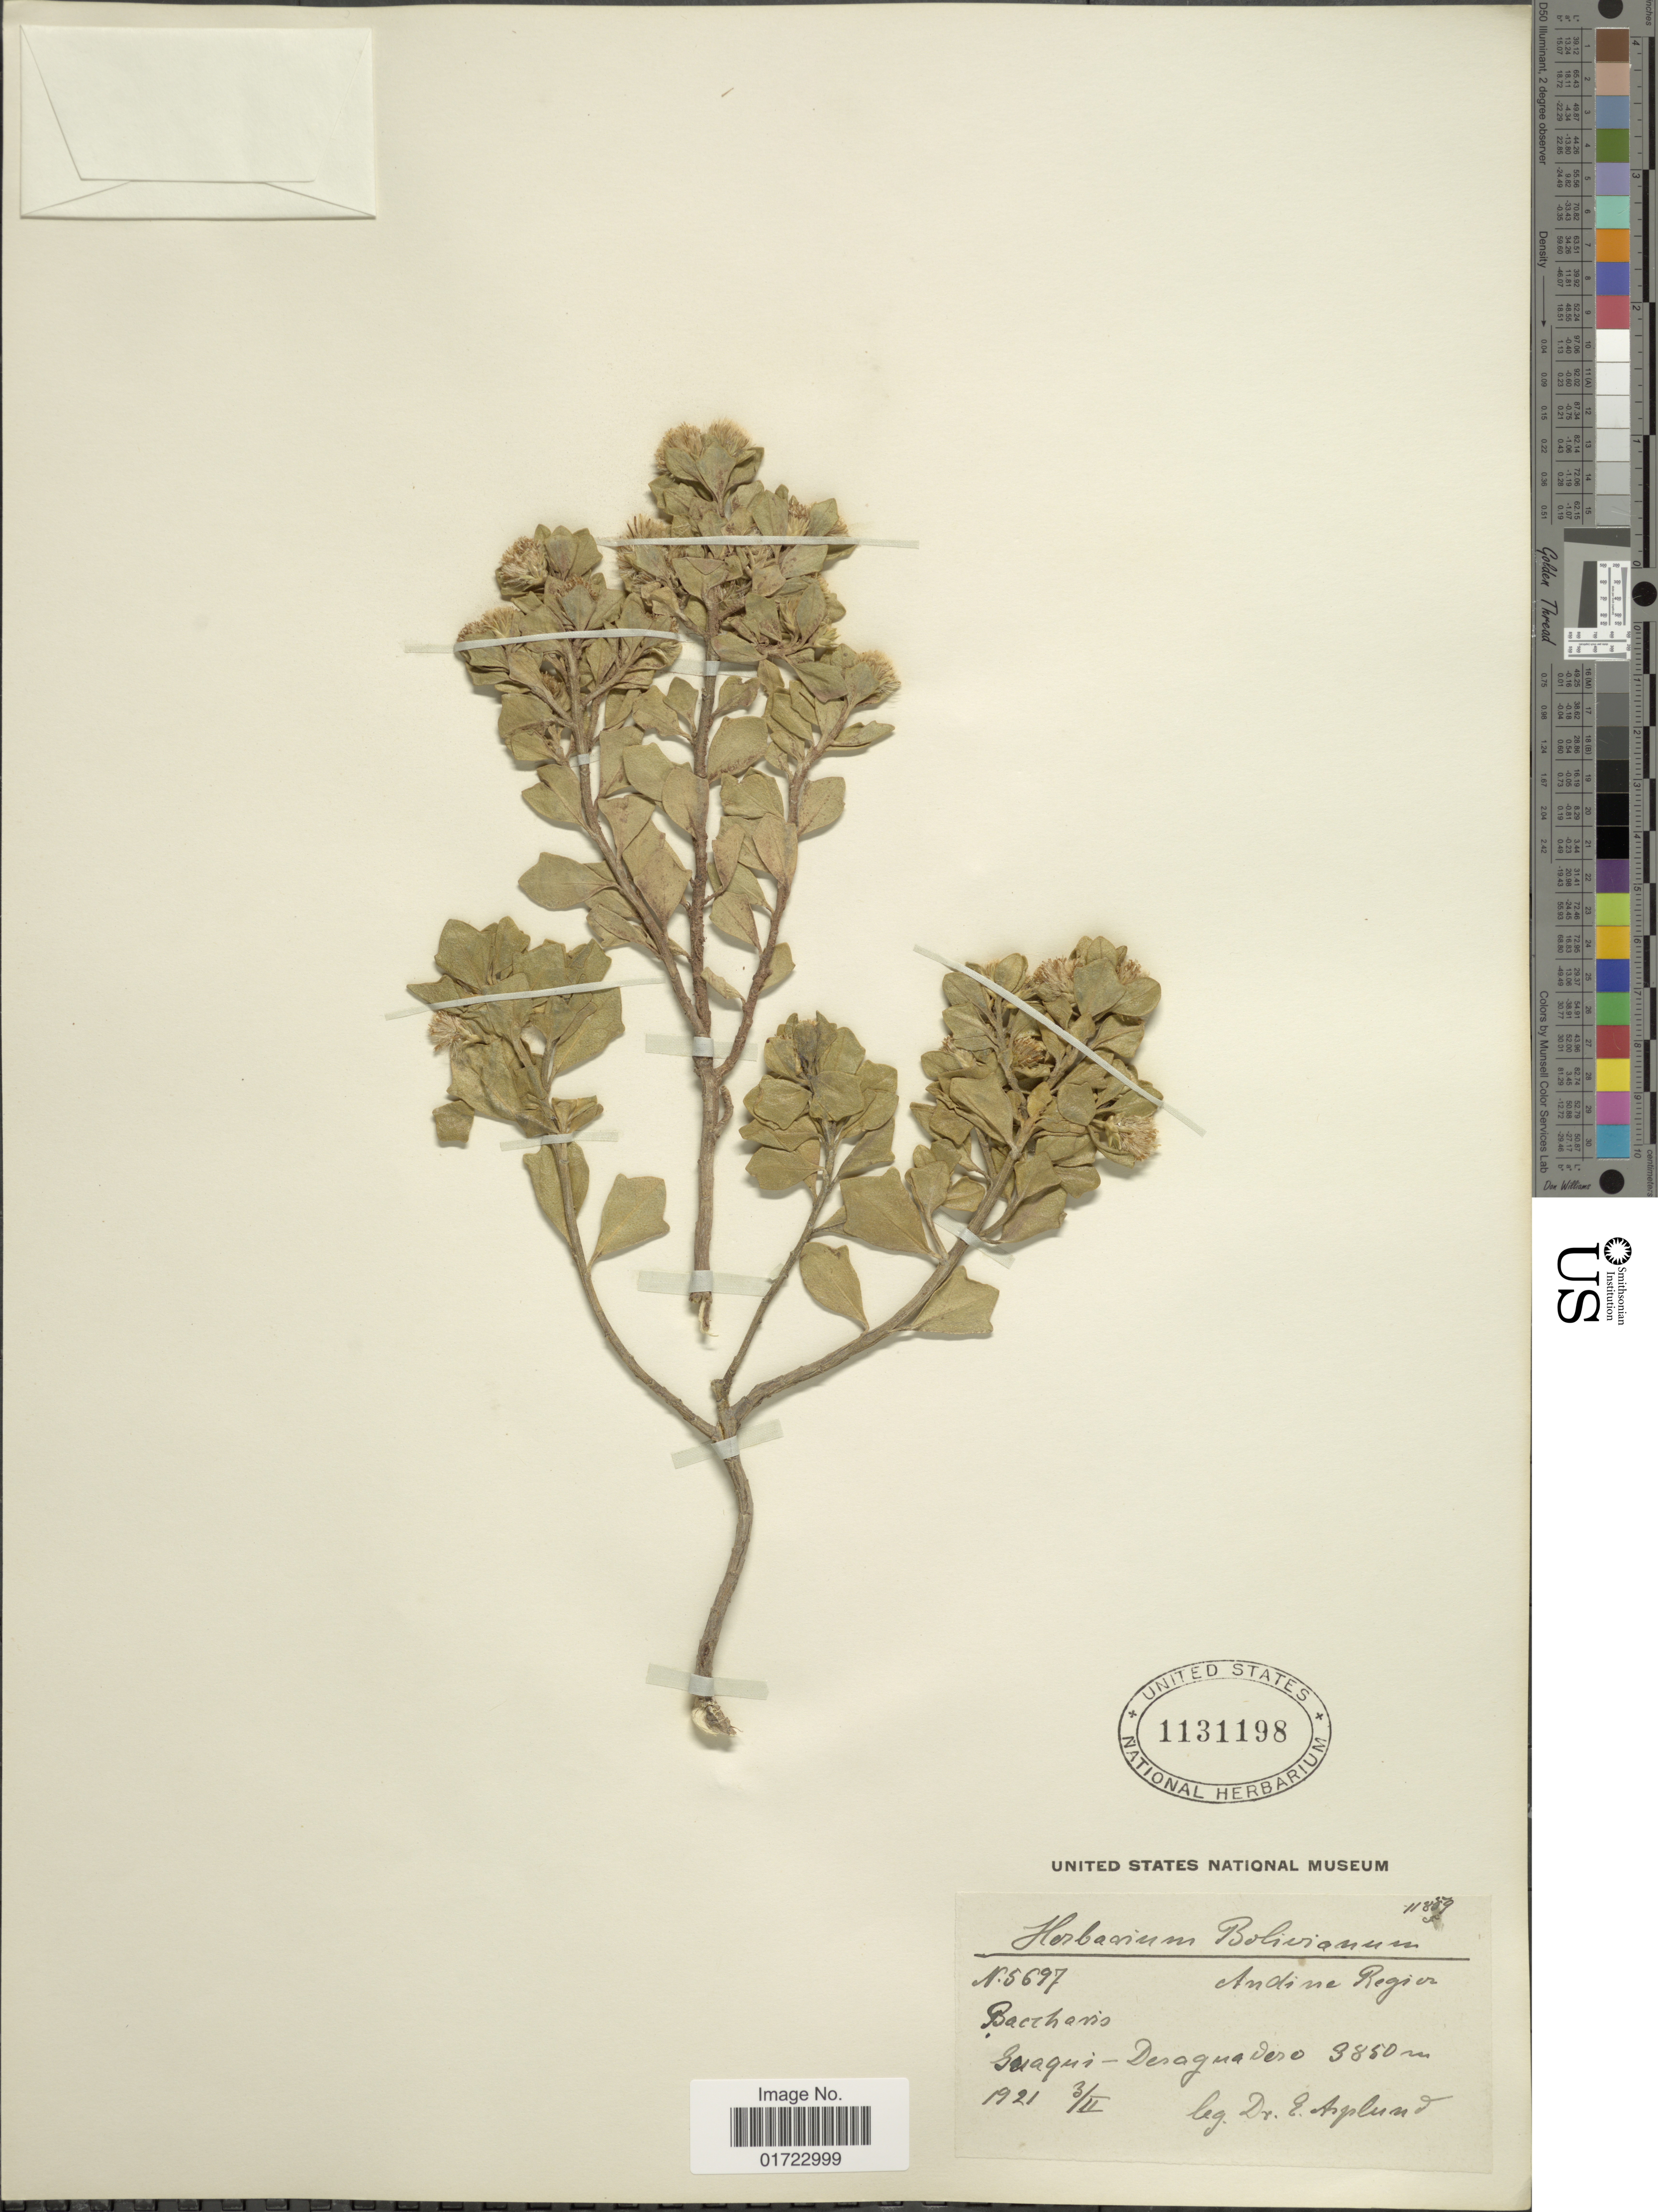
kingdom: Plantae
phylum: Tracheophyta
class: Magnoliopsida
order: Asterales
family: Asteraceae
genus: Baccharis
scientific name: Baccharis papillosa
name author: Rusby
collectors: E. Asplund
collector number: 5697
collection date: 1921-02-03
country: Bolivia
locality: Andine Region. Guaqui - Desaguadero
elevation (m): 3850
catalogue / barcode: US 1131198